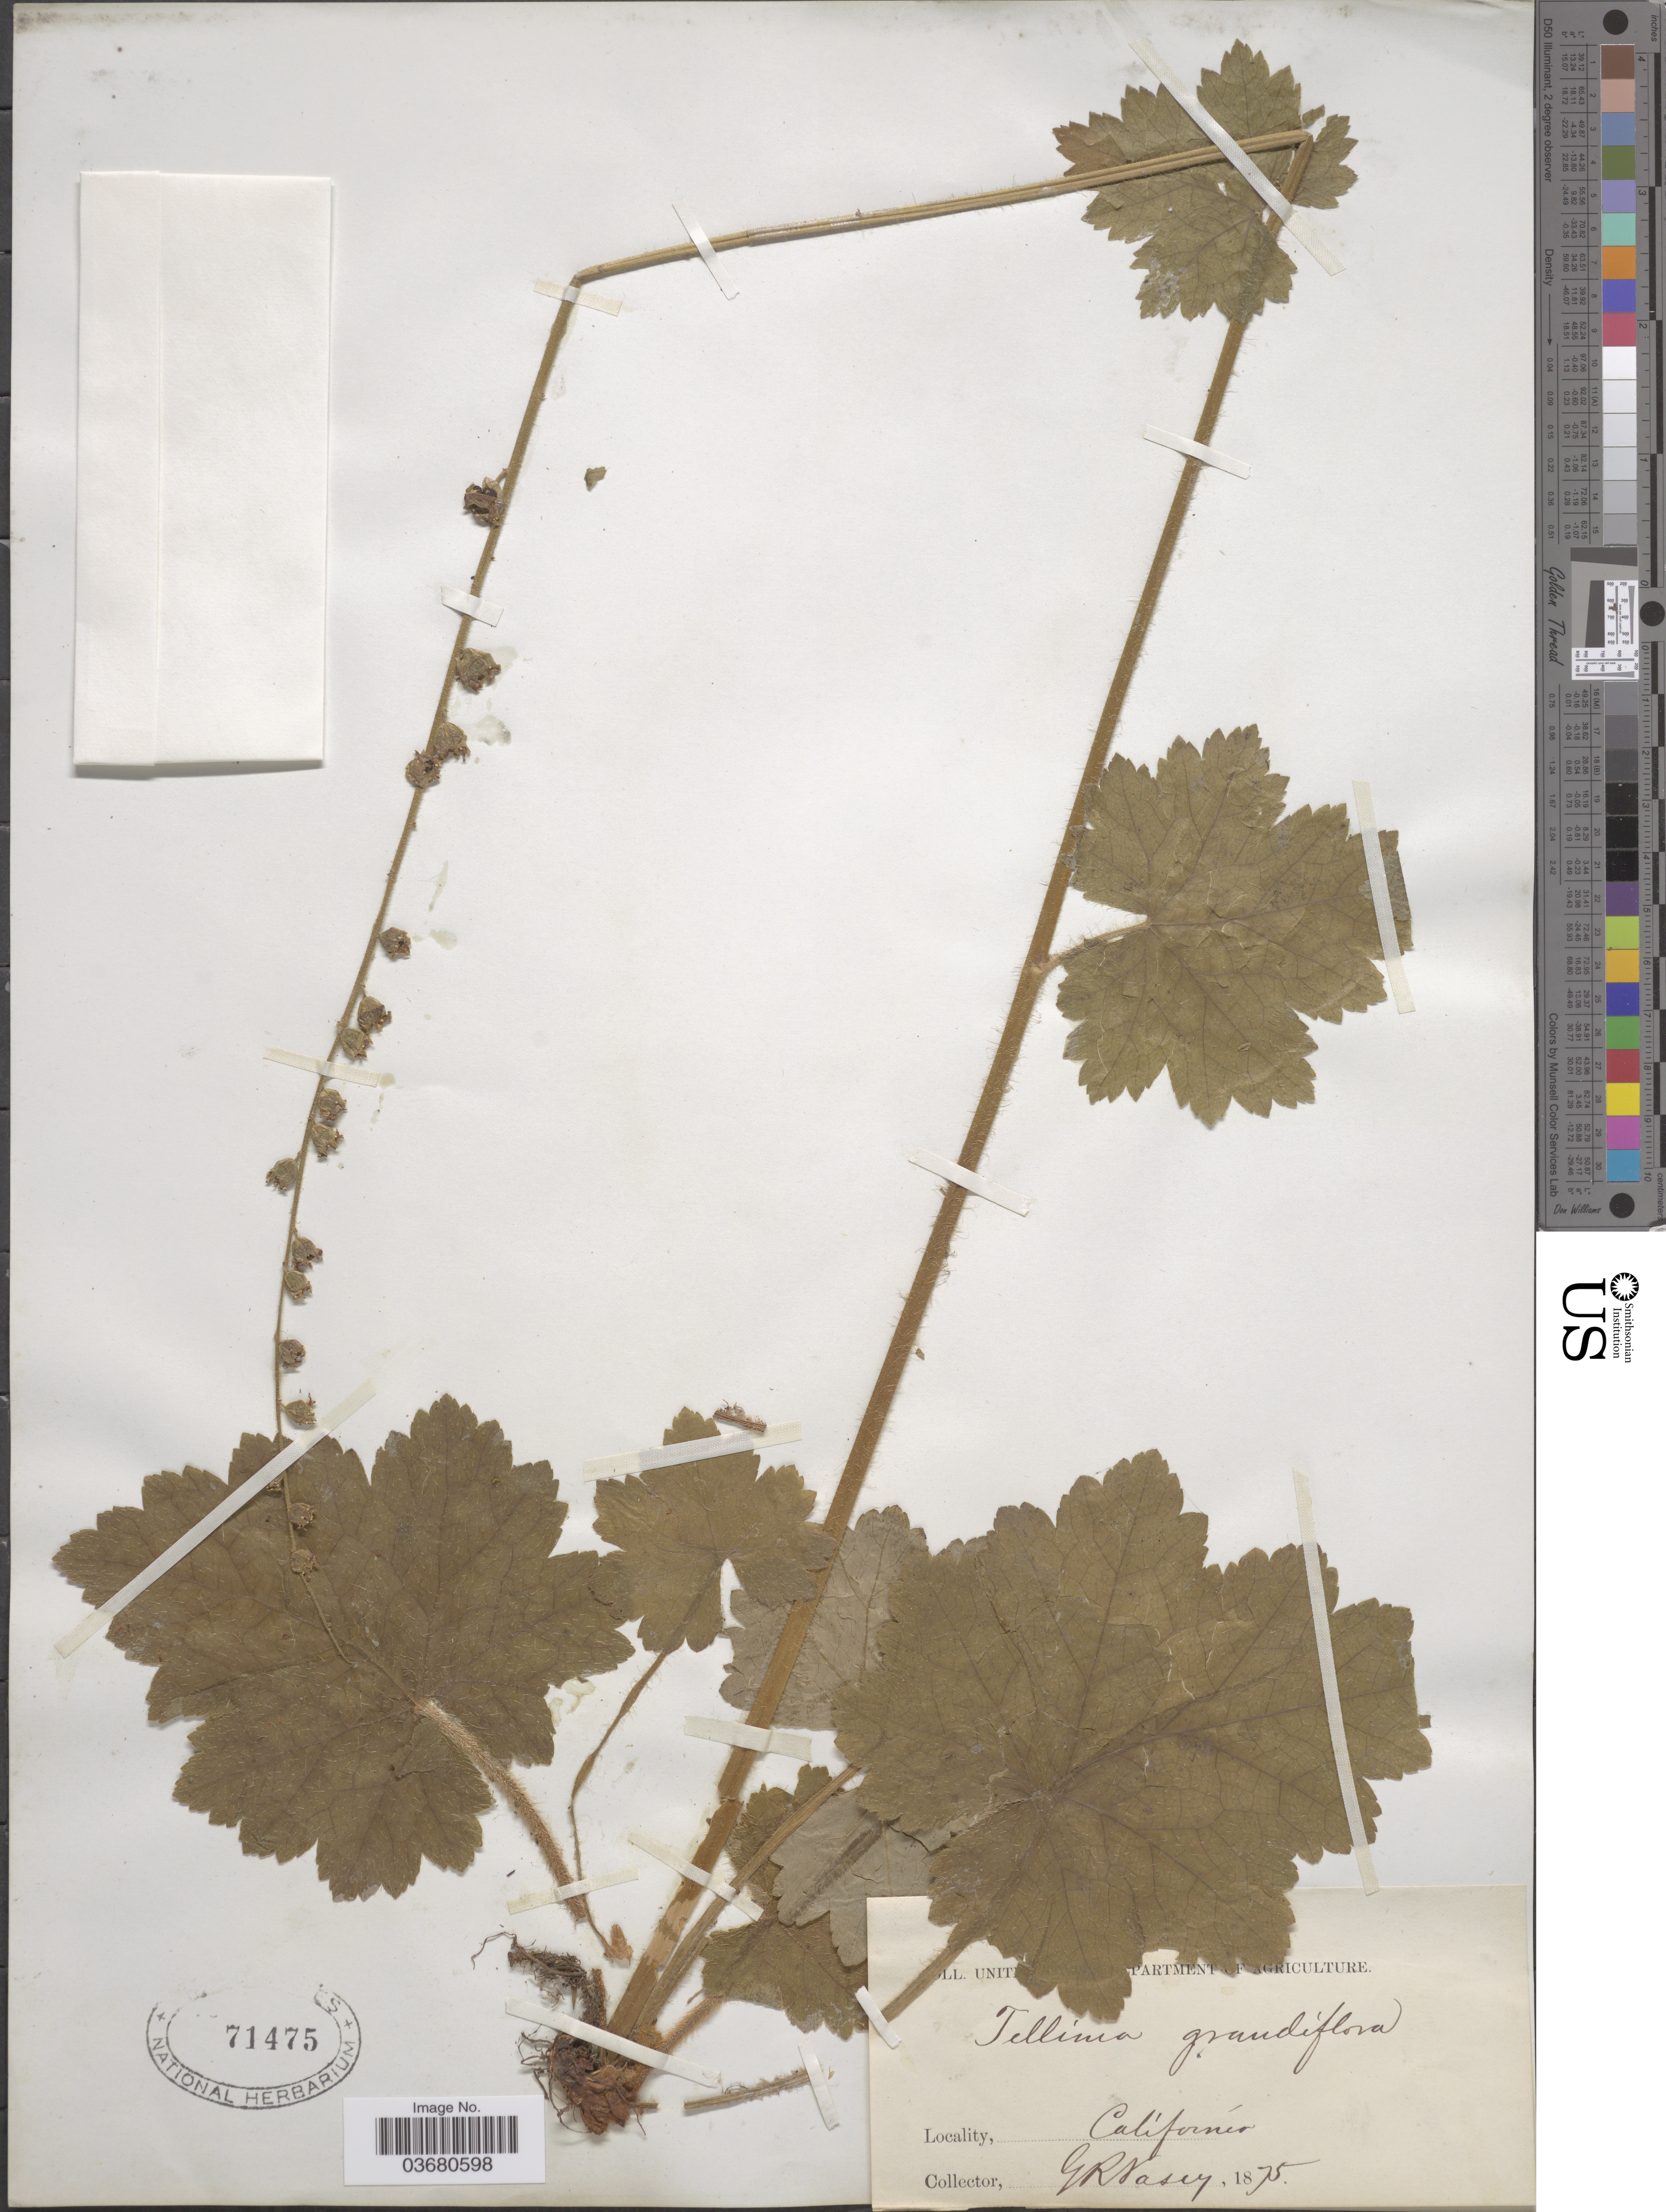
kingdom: Plantae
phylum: Tracheophyta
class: Magnoliopsida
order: Saxifragales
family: Saxifragaceae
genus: Tellima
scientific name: Tellima grandiflora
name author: (Pursh) Douglas ex Lindl.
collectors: G. R. Vasey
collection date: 1875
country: United States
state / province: California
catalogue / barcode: US 71475